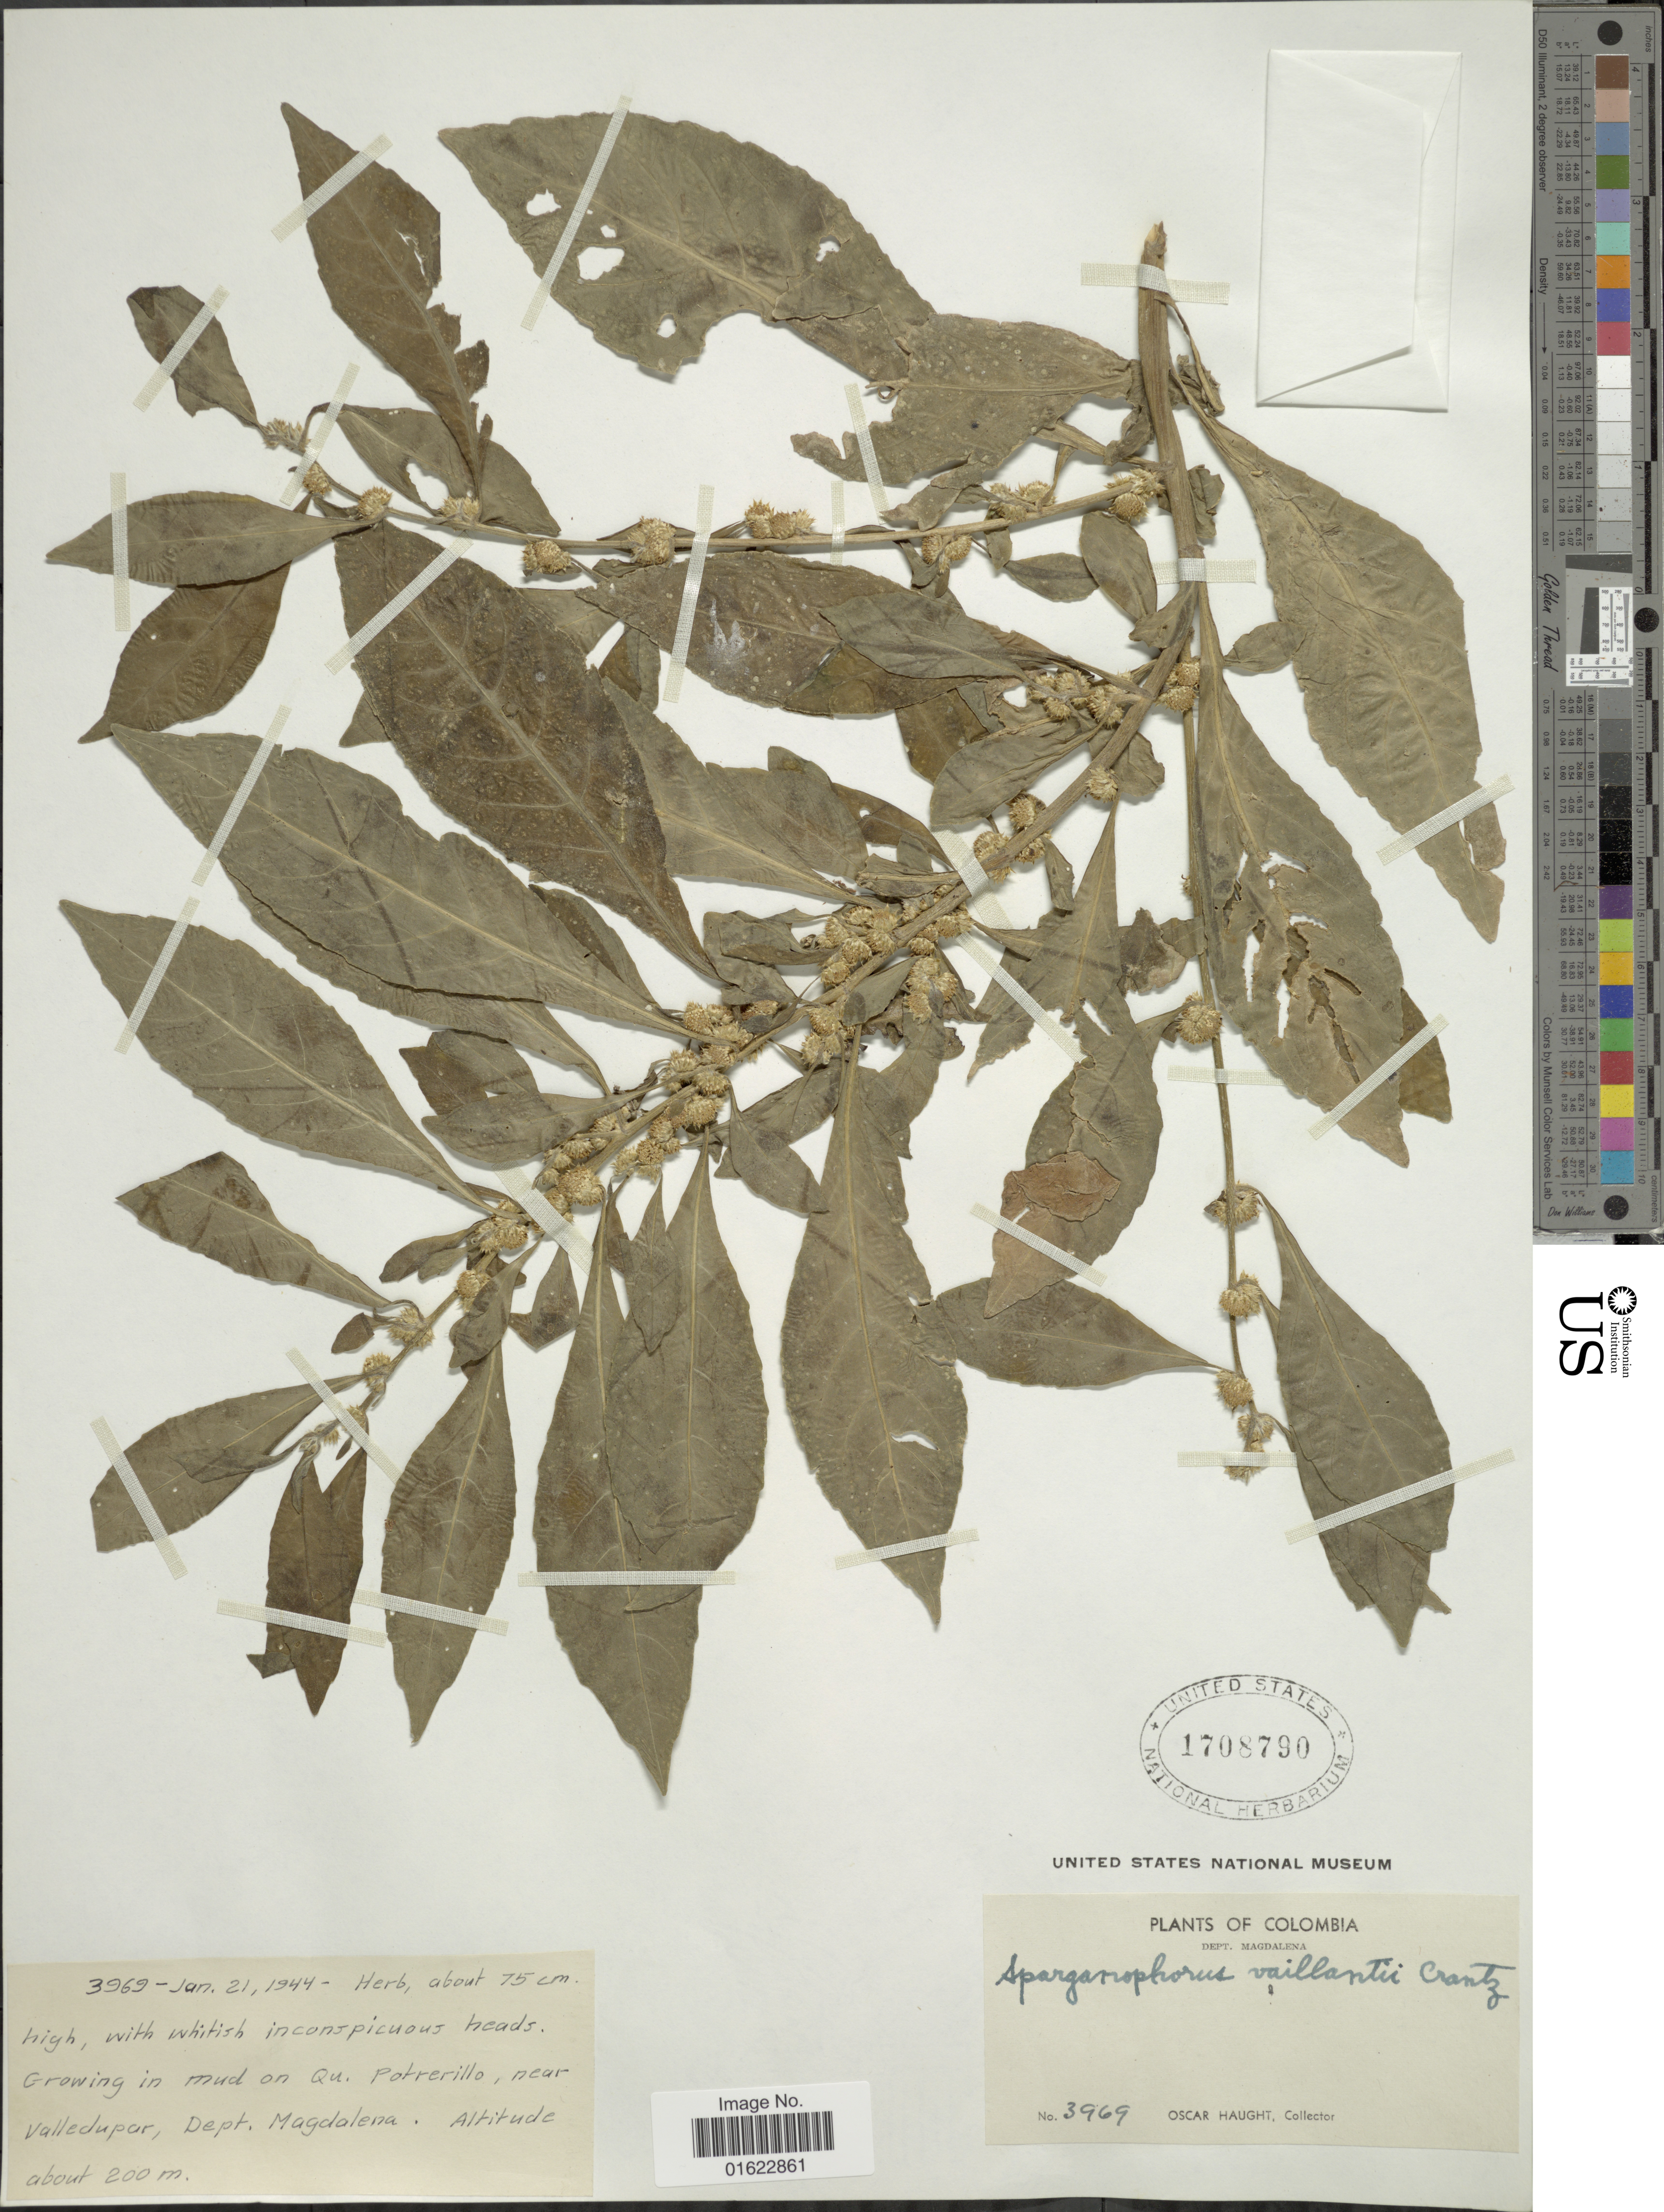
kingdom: Plantae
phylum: Tracheophyta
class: Magnoliopsida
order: Asterales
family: Asteraceae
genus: Struchium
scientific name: Struchium sparganophorum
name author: (L.) Kuntze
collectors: O. Haught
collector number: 3969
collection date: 1944-01-21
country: Colombia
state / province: Magdalena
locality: On Qu. Potrerillo, near Valledupar, Dept. Magdalena.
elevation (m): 200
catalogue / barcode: US 1708790